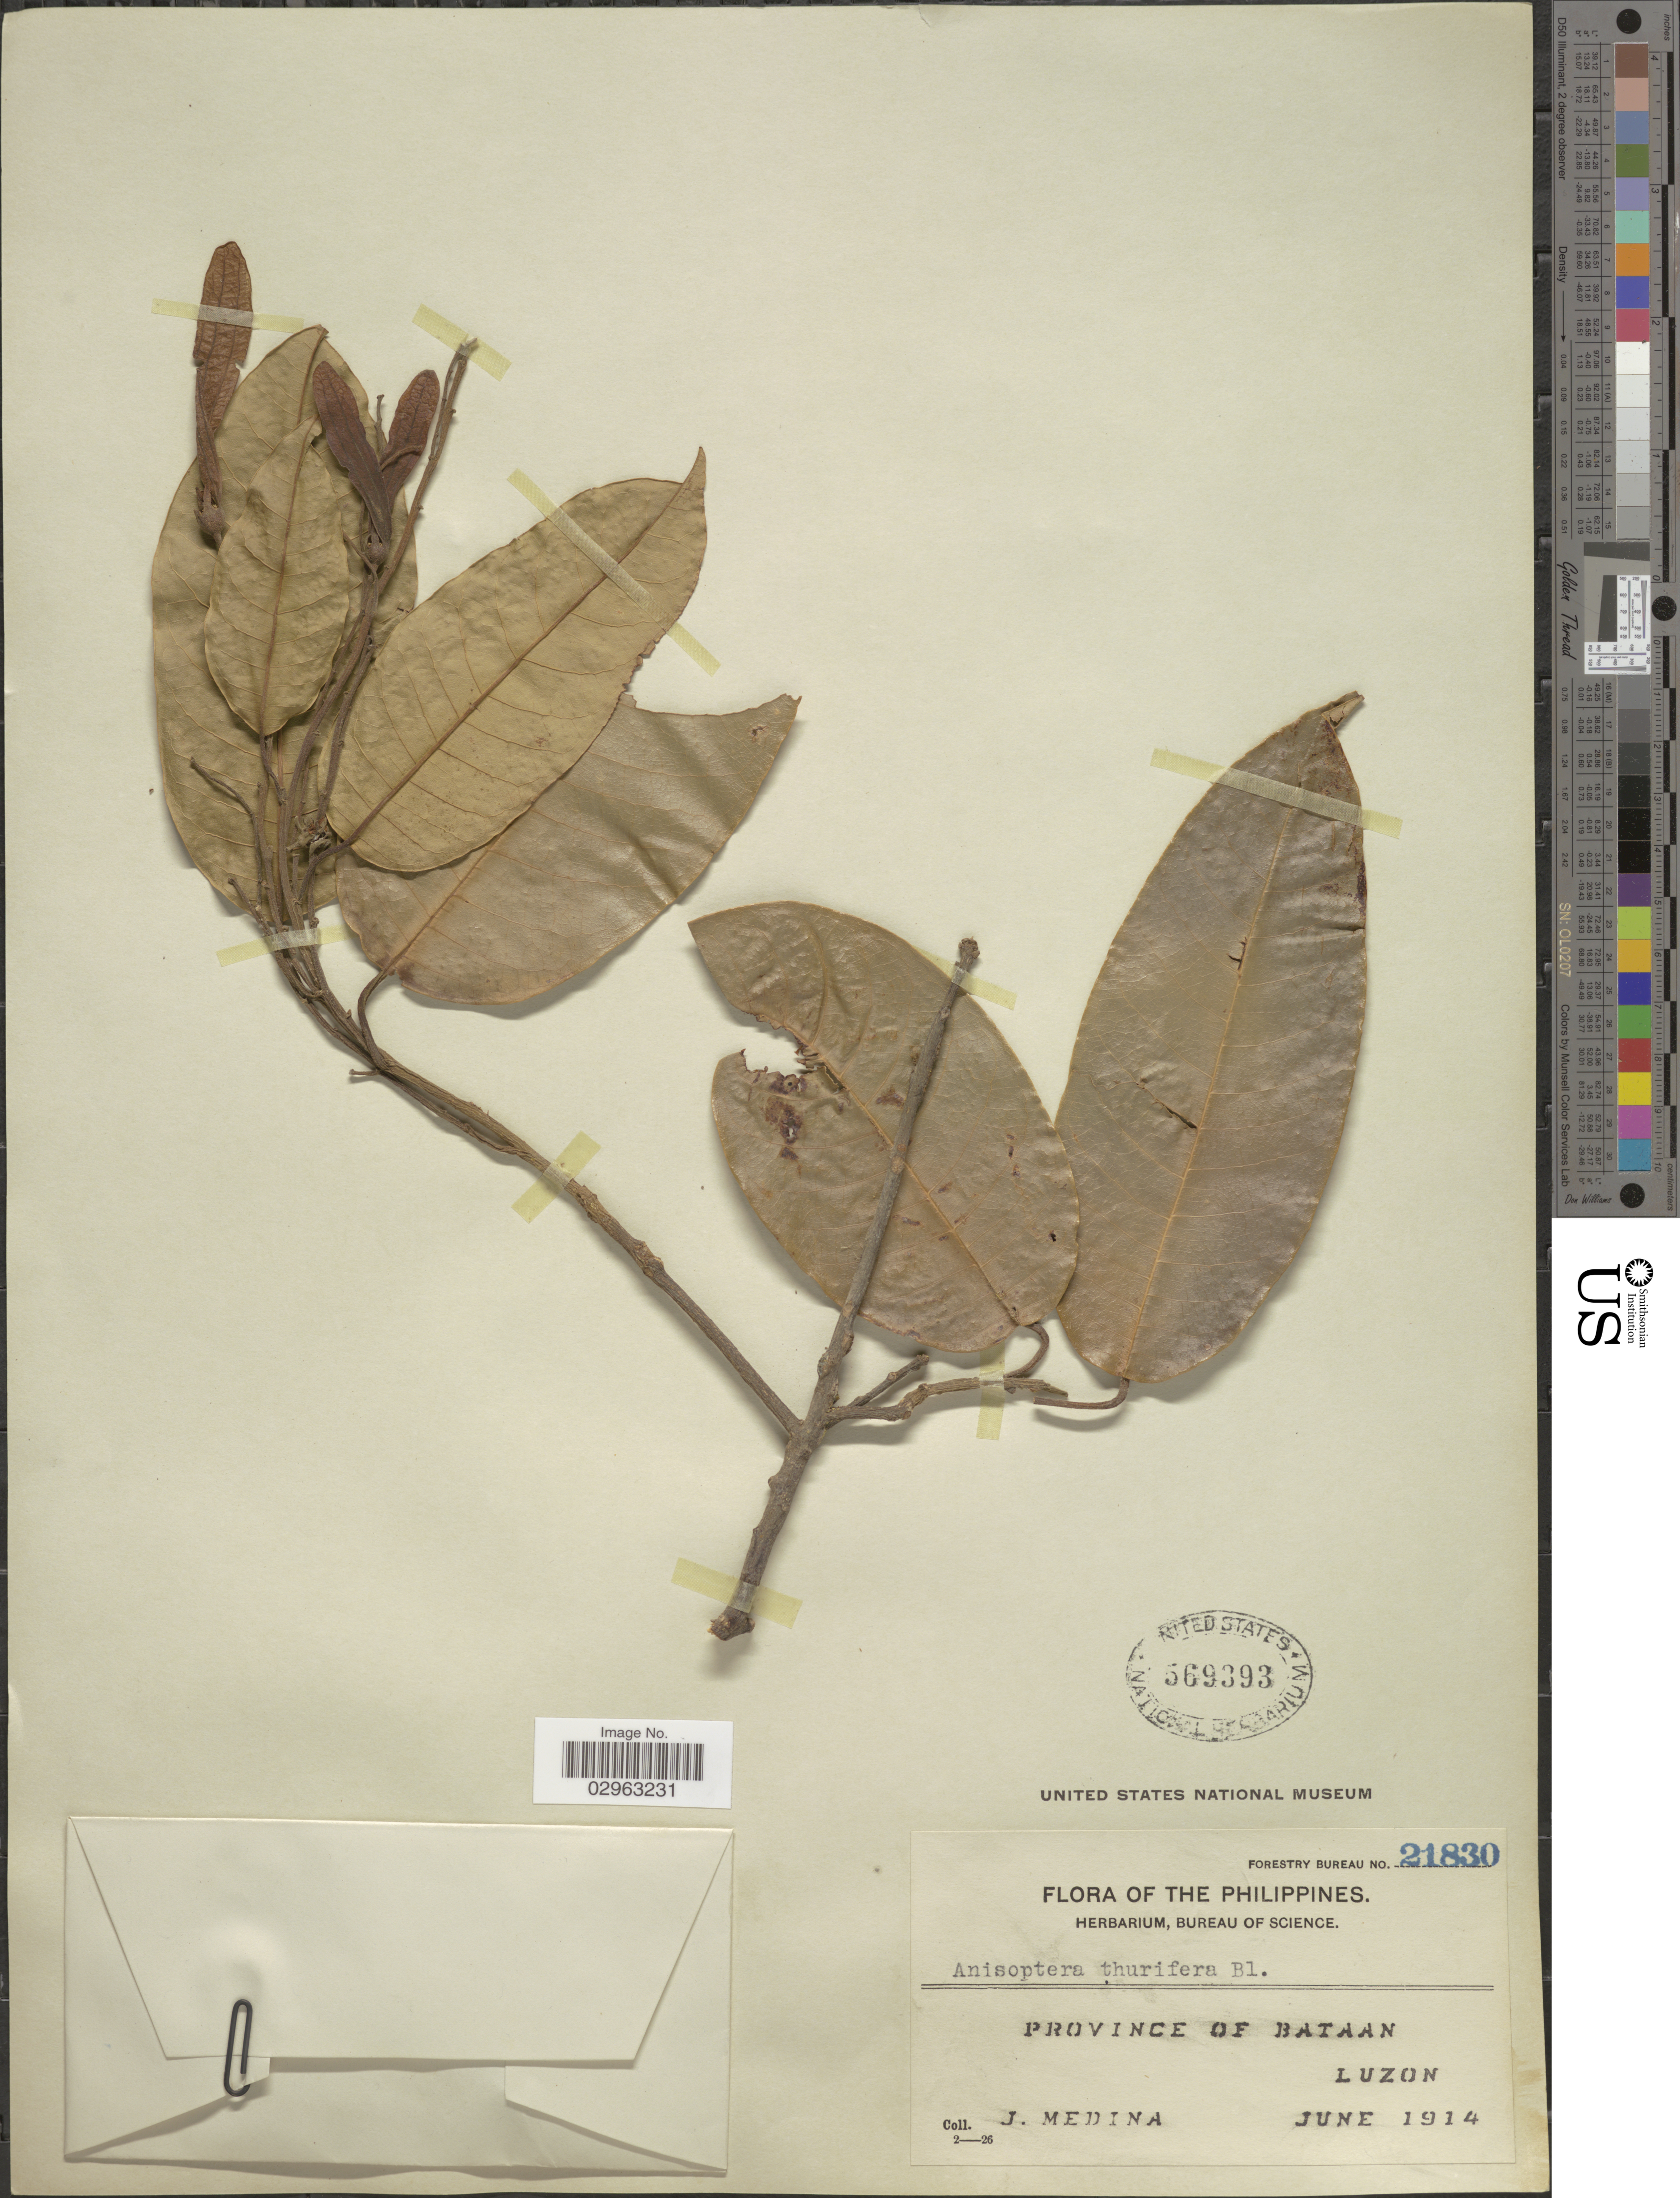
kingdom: Plantae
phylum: Tracheophyta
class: Magnoliopsida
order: Malvales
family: Dipterocarpaceae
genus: Anisoptera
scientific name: Anisoptera thurifera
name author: (Blanco) Blume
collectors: J. Medina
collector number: Forestry Bureau 21830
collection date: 1914-06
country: Philippines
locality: Province of Bataan, Luzon.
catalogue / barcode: US 569393